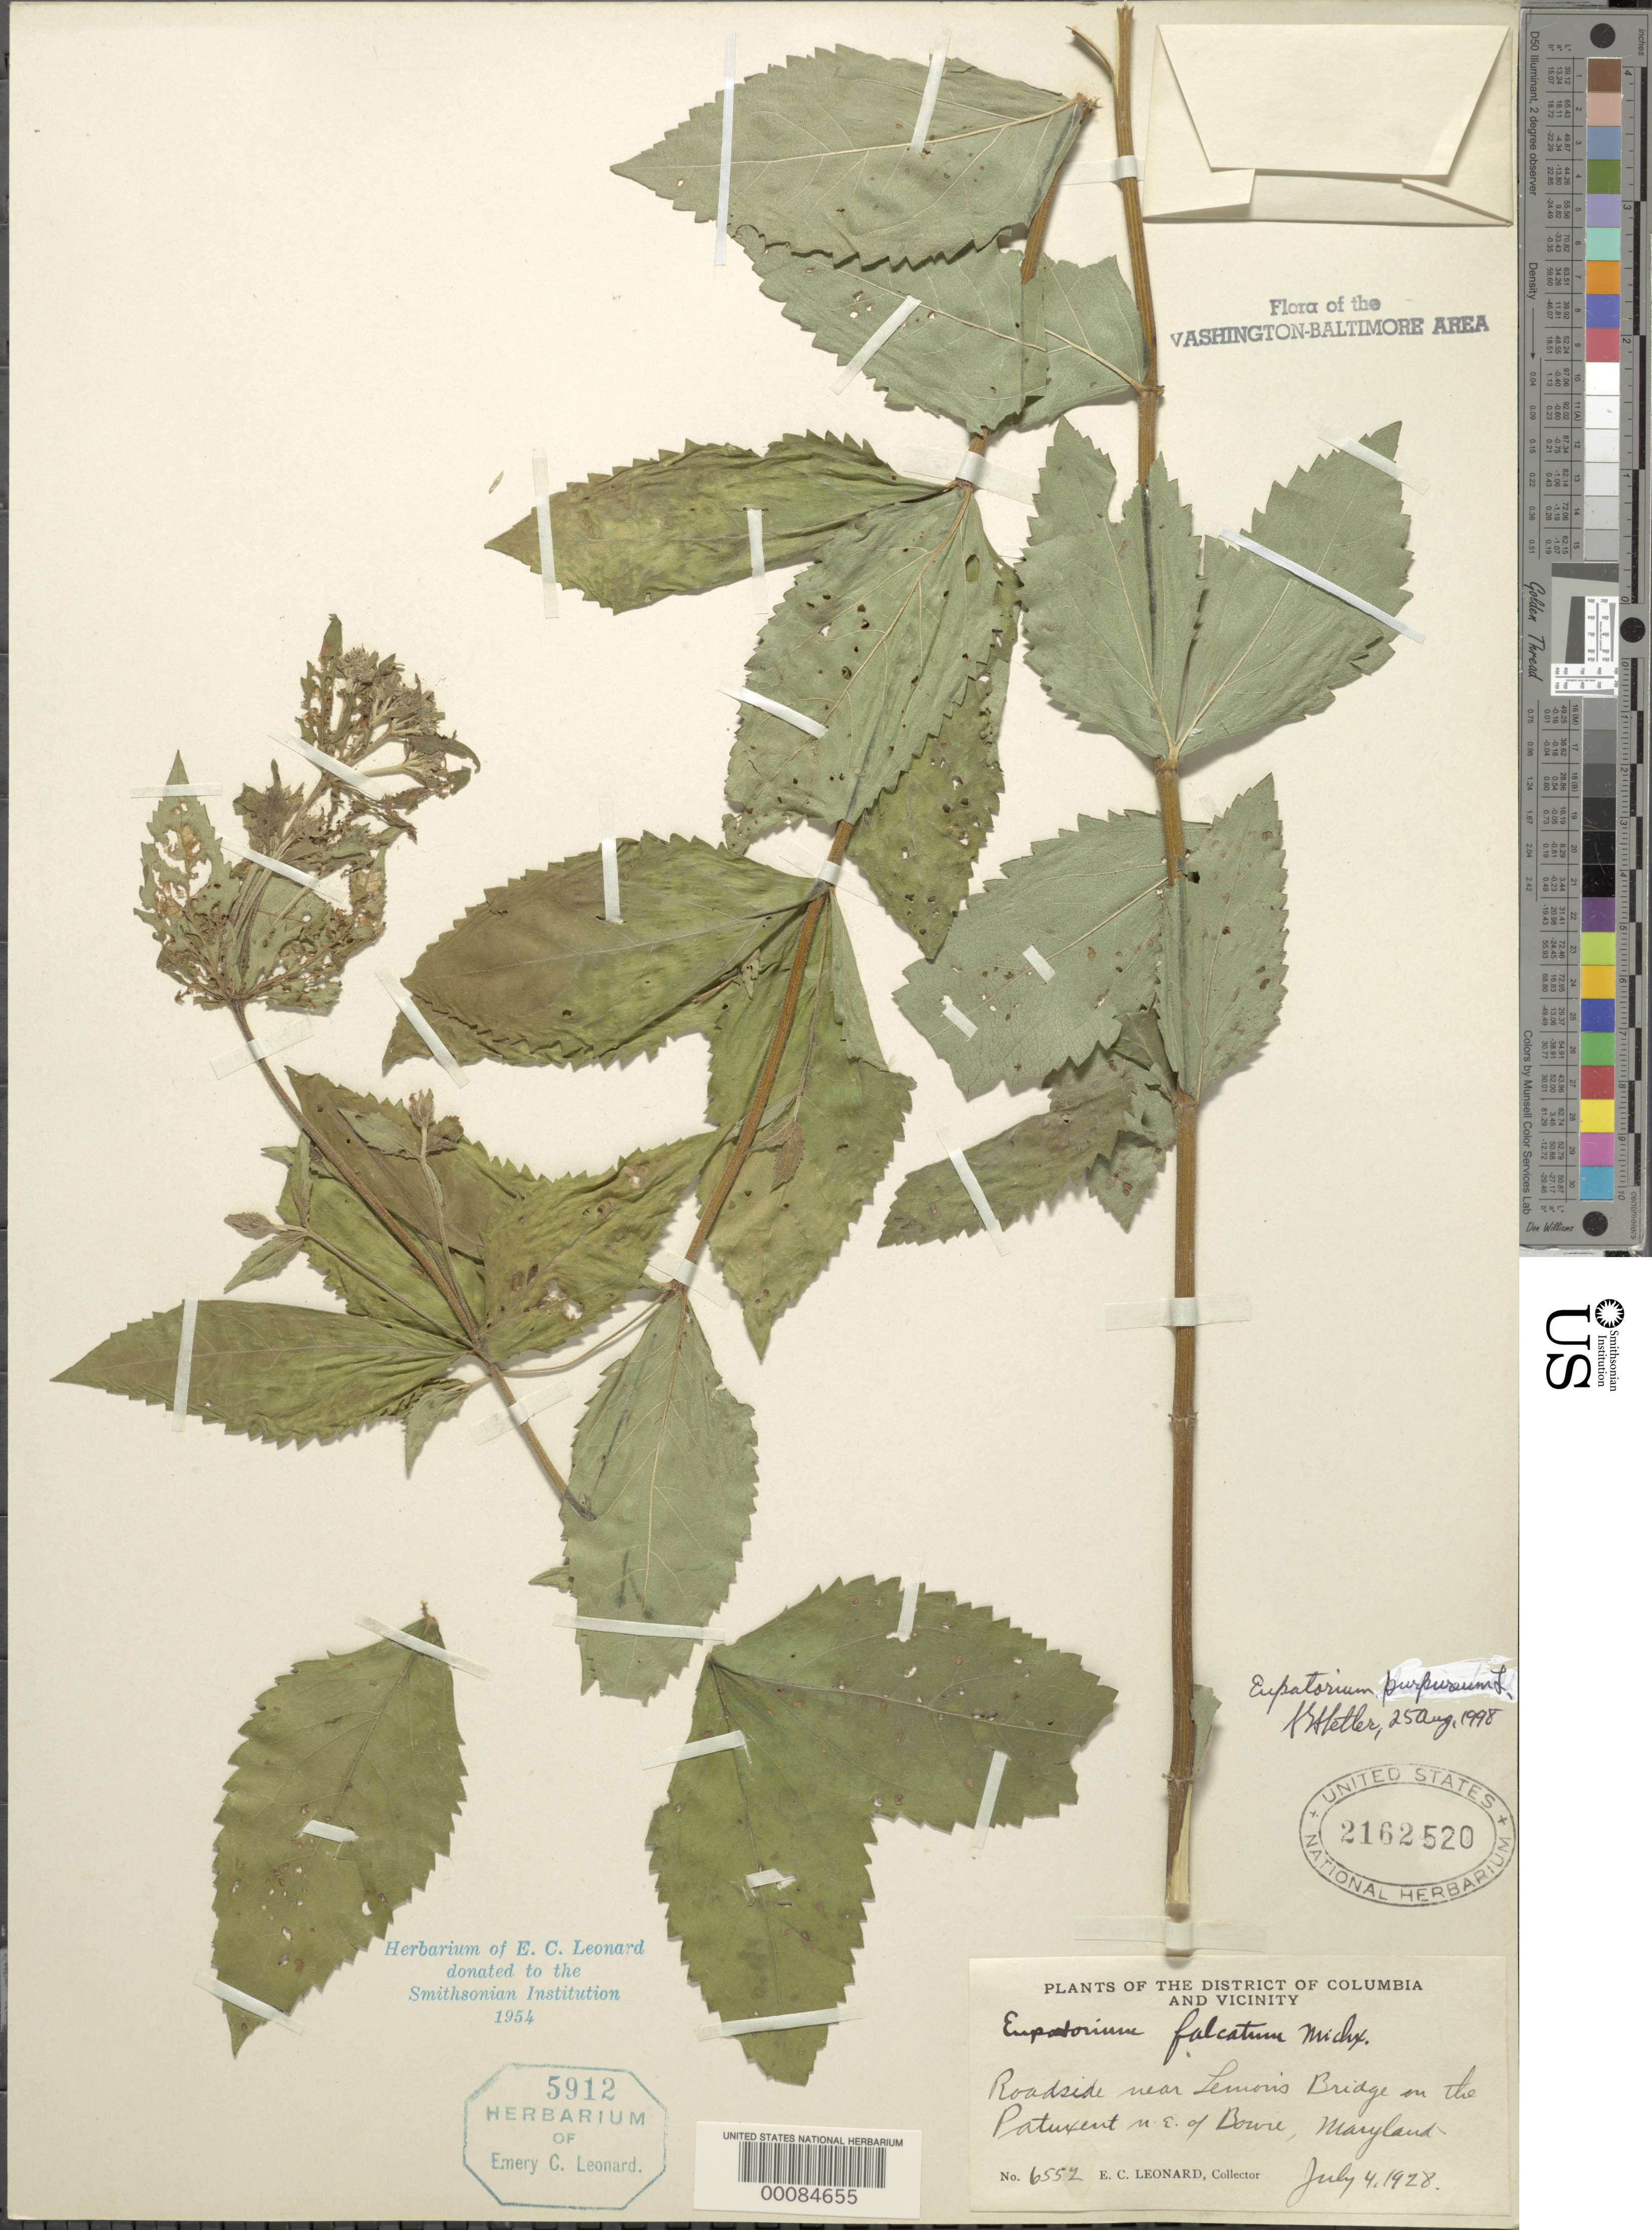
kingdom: Plantae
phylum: Tracheophyta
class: Magnoliopsida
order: Asterales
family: Asteraceae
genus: Eupatorium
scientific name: Eupatorium purpureum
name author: (L.) E.E. Lamont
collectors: E. C. Leonard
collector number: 65521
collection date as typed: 04 Jul 1928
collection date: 1928-07-04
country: United States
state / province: Maryland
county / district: Prince George's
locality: northeast of Bowie, Lemons Bridge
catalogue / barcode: US 2162520